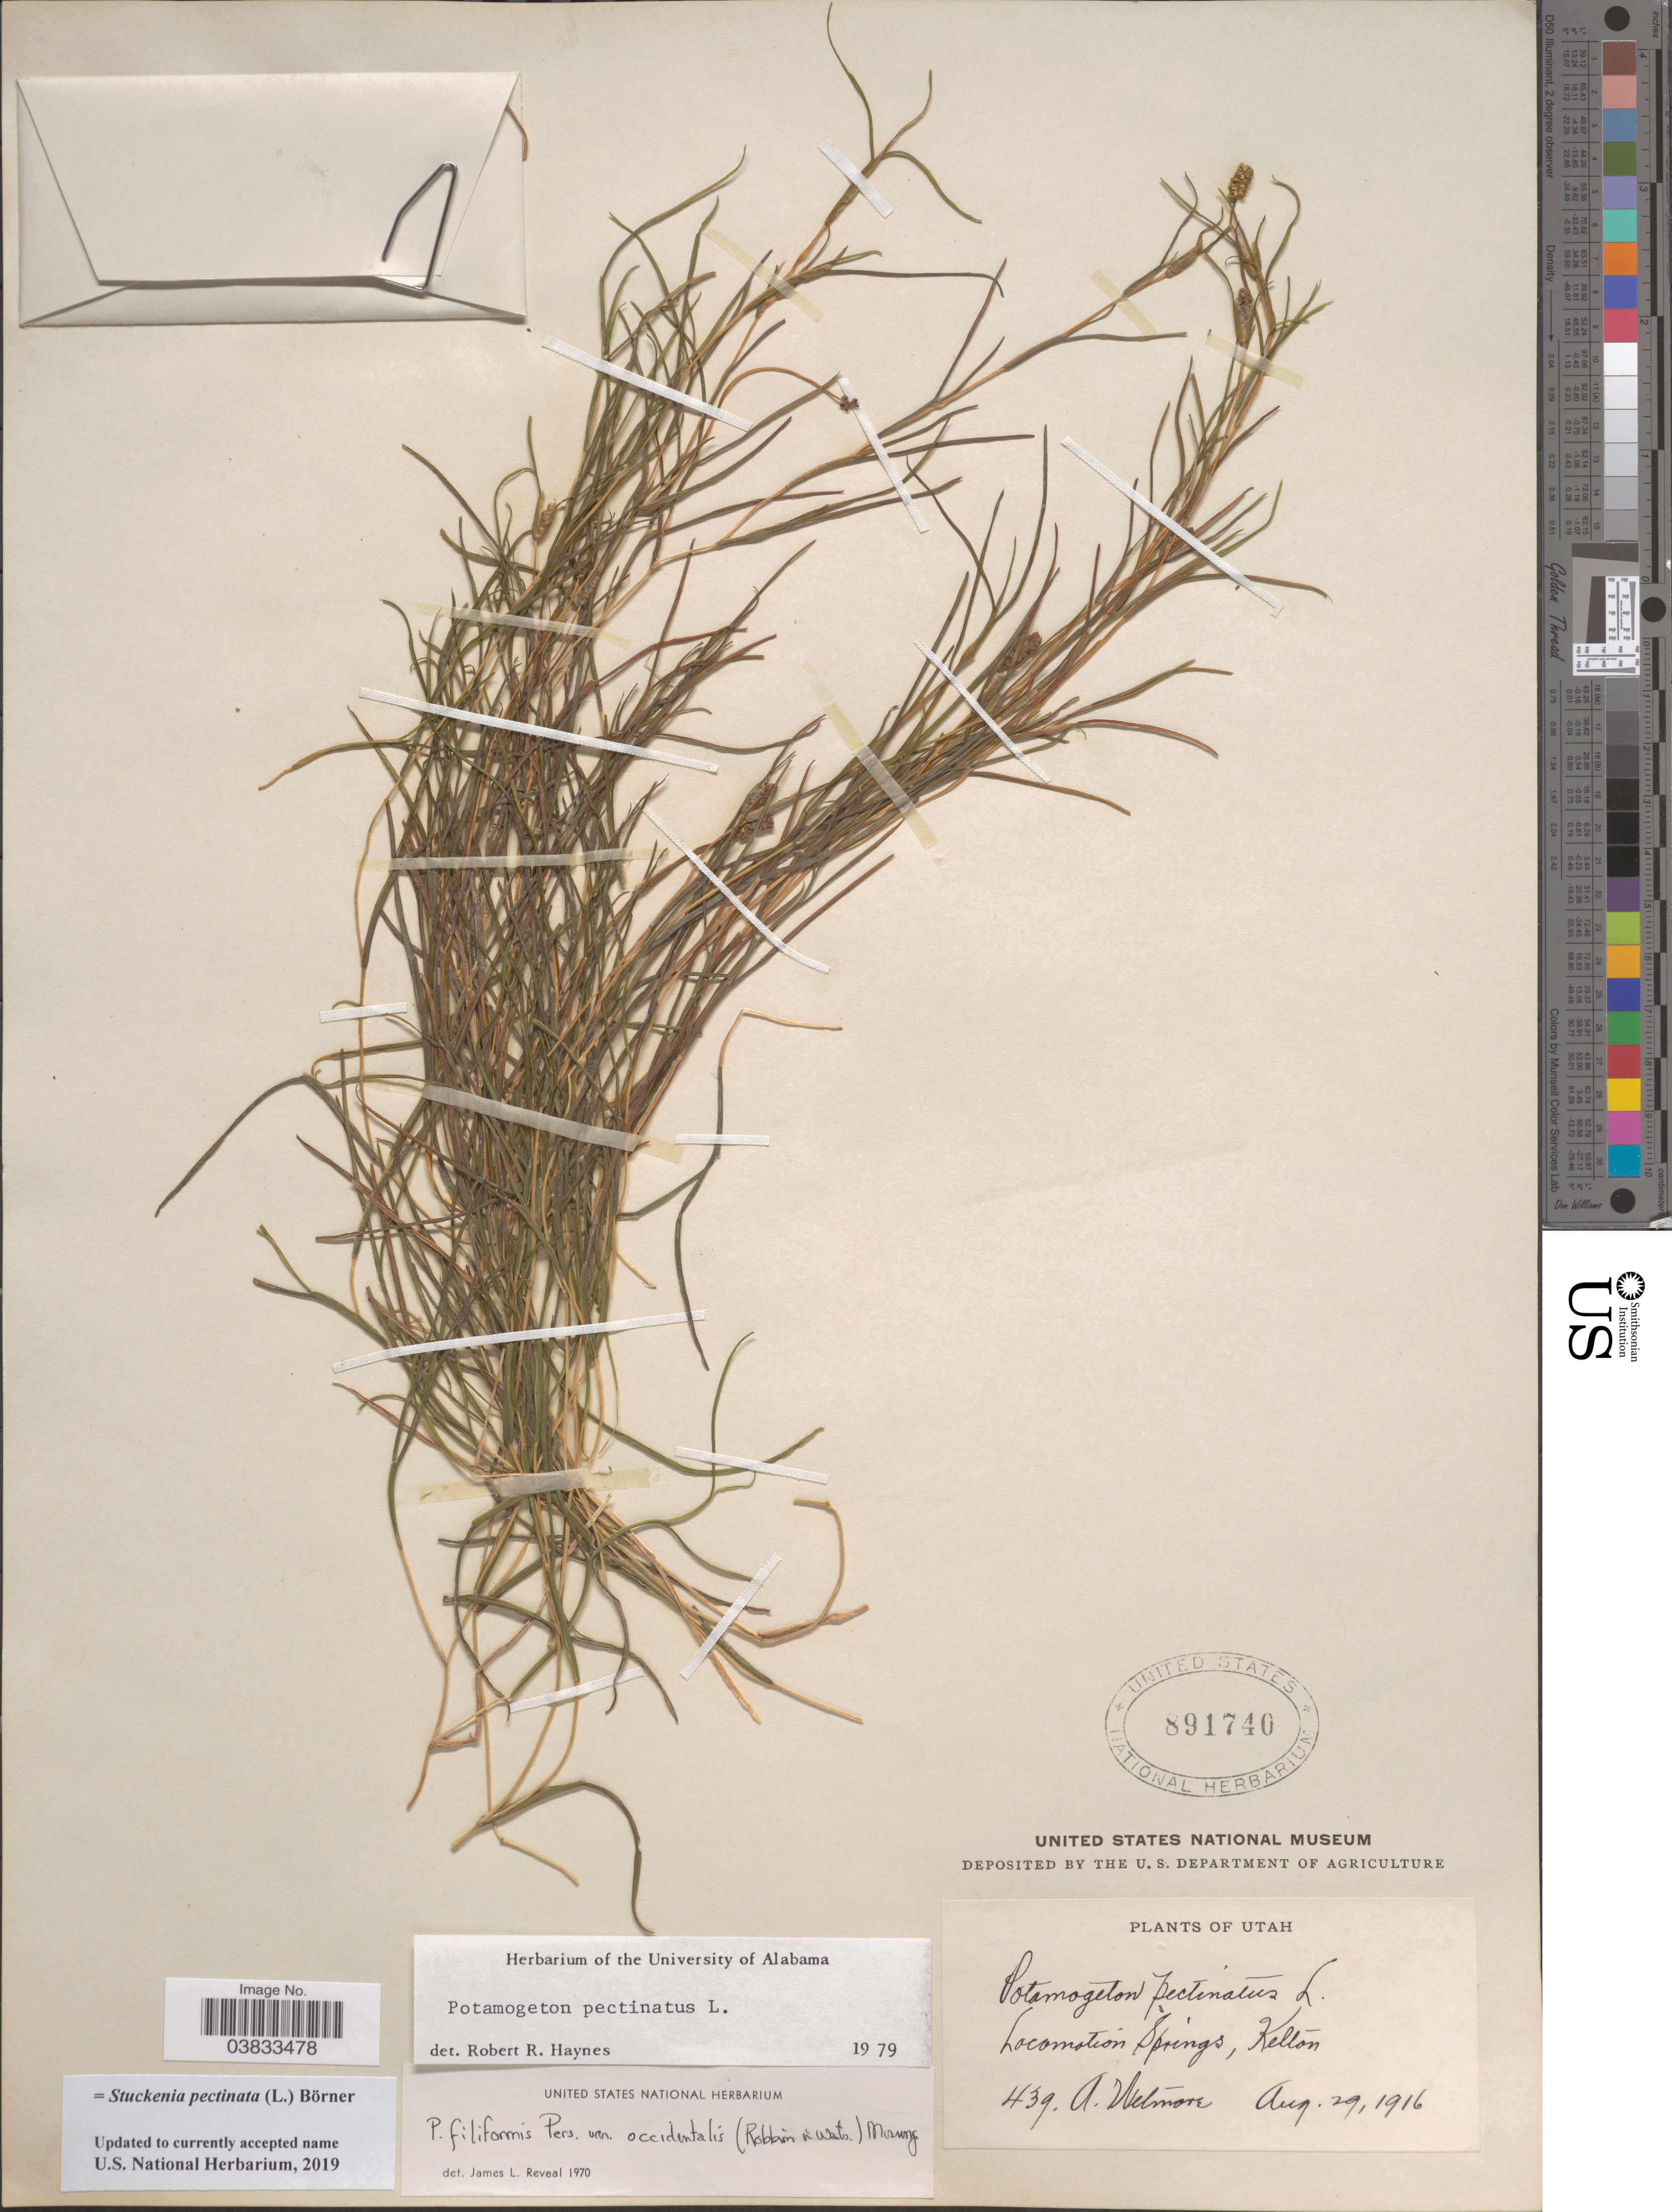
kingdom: Plantae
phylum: Tracheophyta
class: Liliopsida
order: Alismatales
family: Potamogetonaceae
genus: Stuckenia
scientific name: Stuckenia pectinata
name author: (L.) Börner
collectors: A. Wetmore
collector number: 439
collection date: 1916-08-29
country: United States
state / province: Utah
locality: Locomotion Springs, Kelton.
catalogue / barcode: US 891740